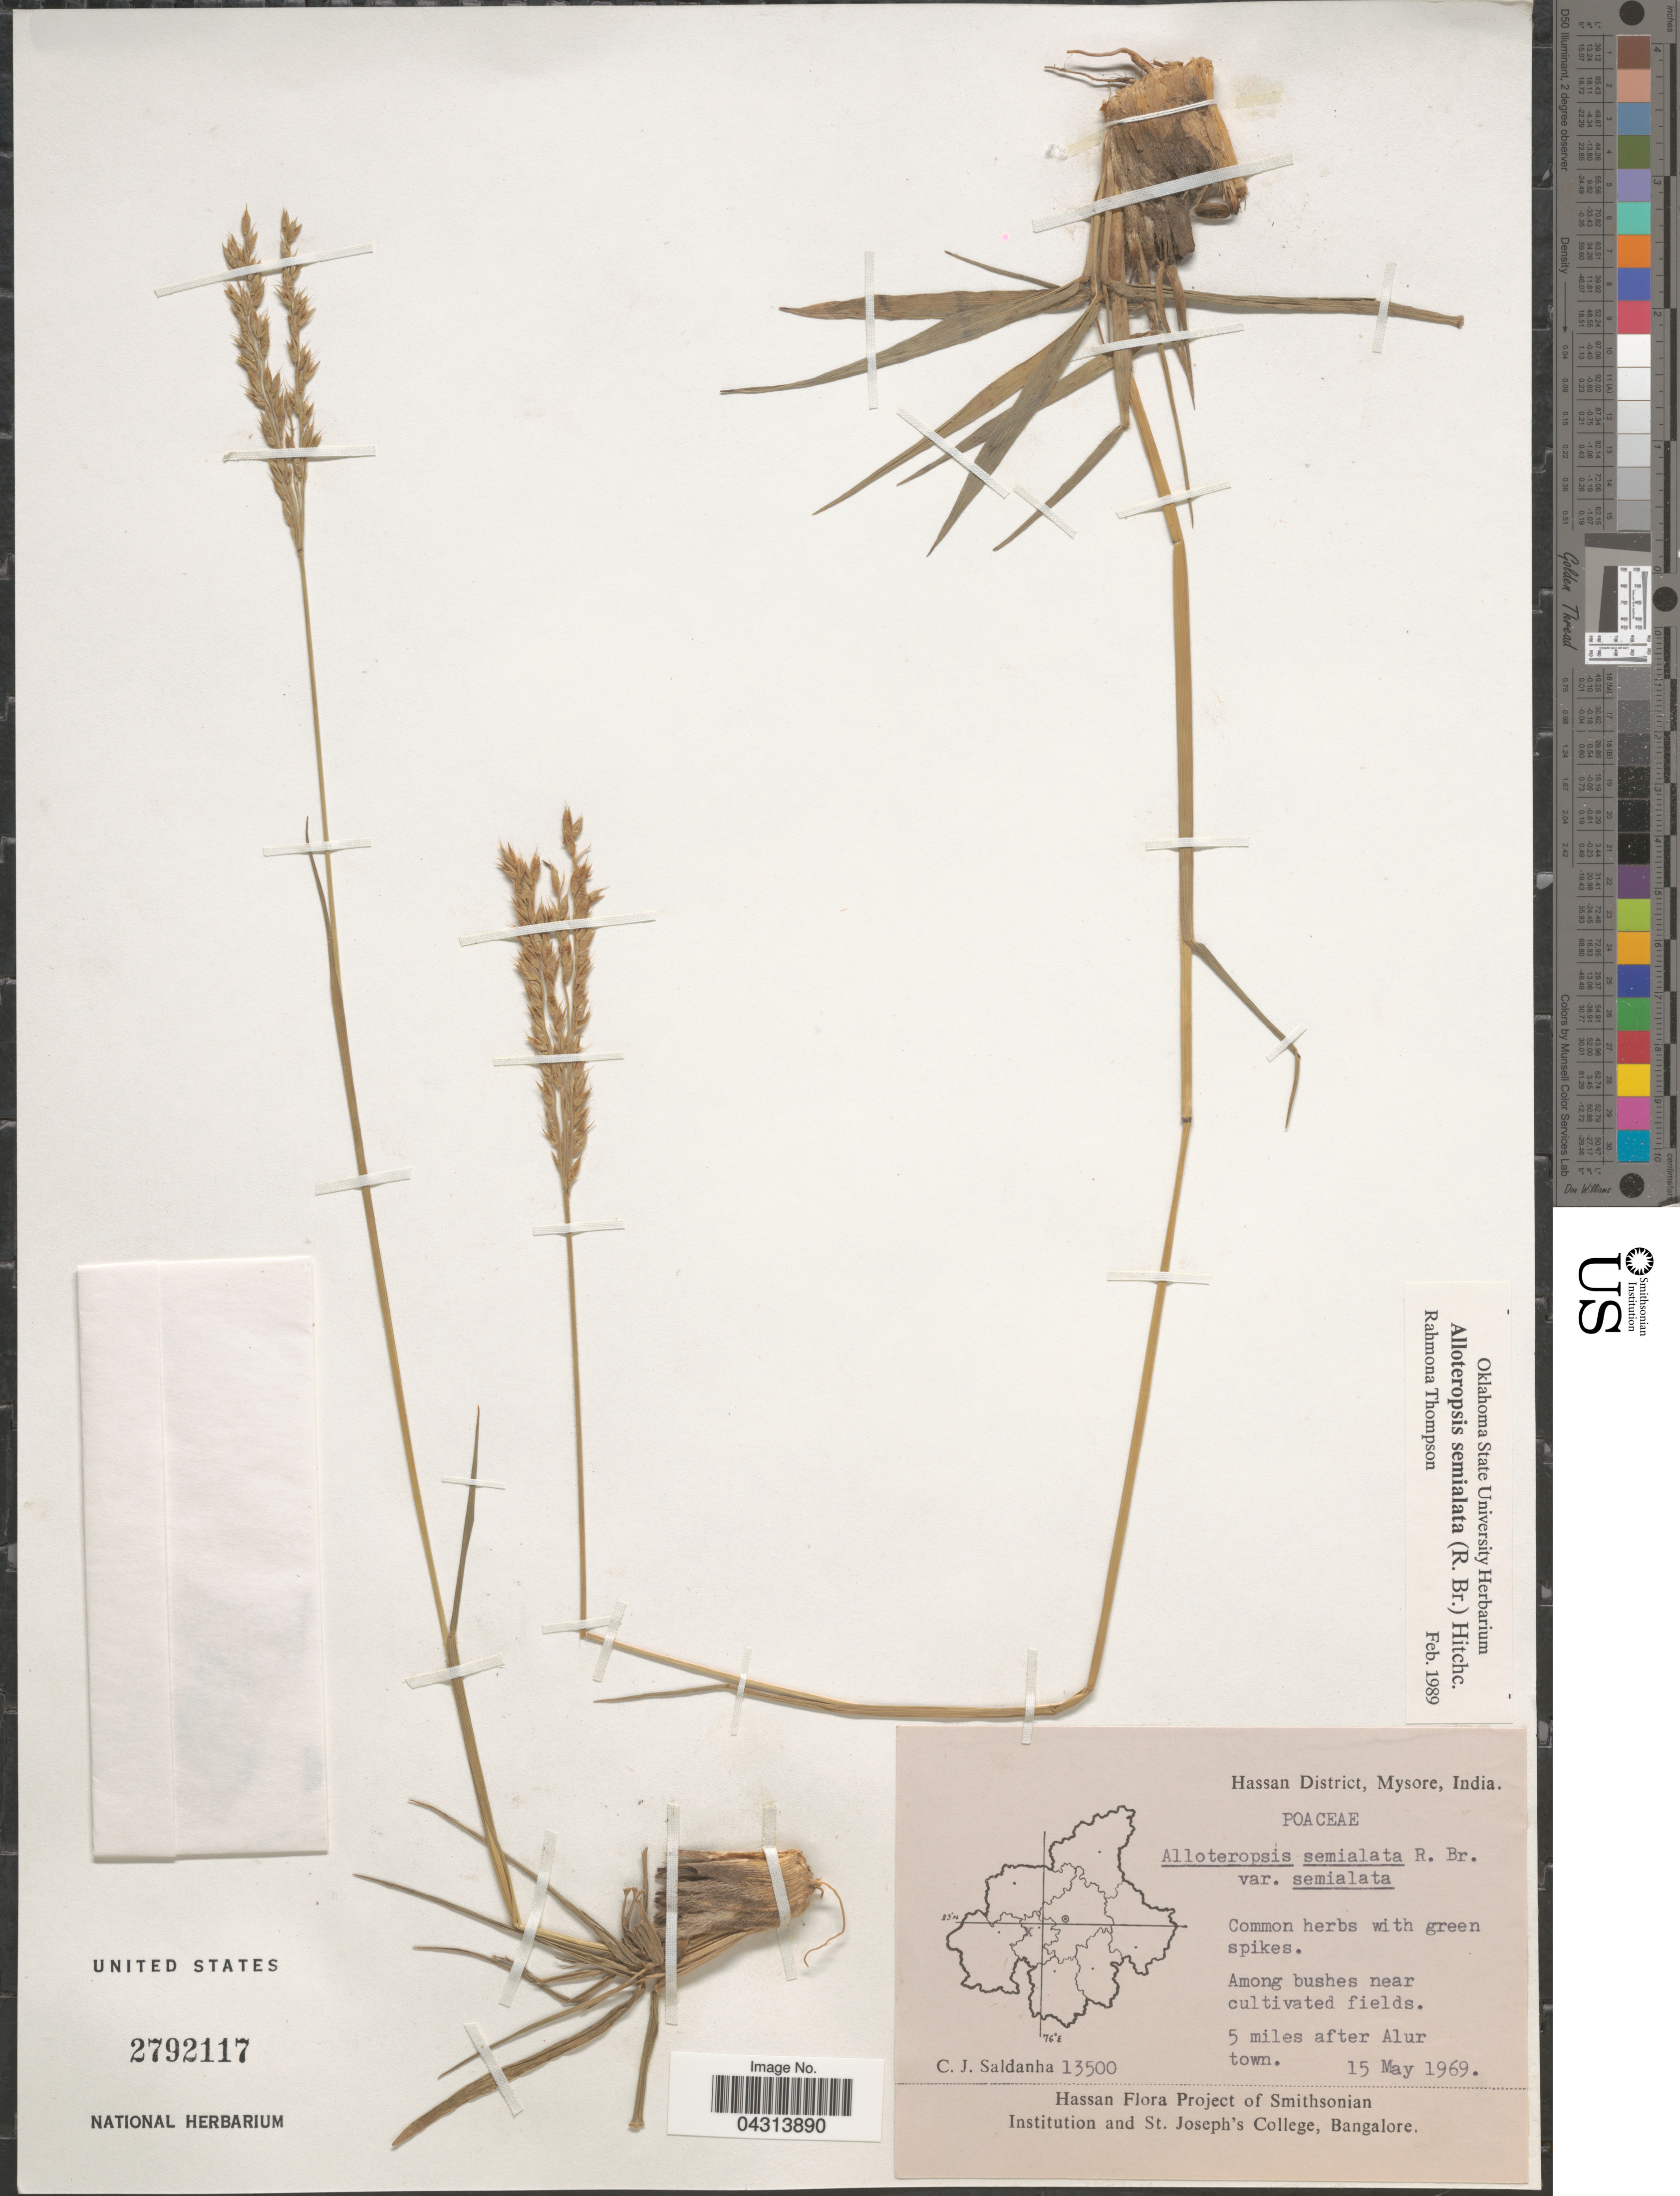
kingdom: Plantae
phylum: Tracheophyta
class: Liliopsida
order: Poales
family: Poaceae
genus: Alloteropsis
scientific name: Alloteropsis semialata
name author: (R. Br.) Hitchc.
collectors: C. J. Saldanha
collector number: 13500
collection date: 1969-05-15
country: India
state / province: Karnataka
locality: Hassan District, Mysore. Among bushes near cultivated field. 5 miles after Alur town.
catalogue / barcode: US 2792117